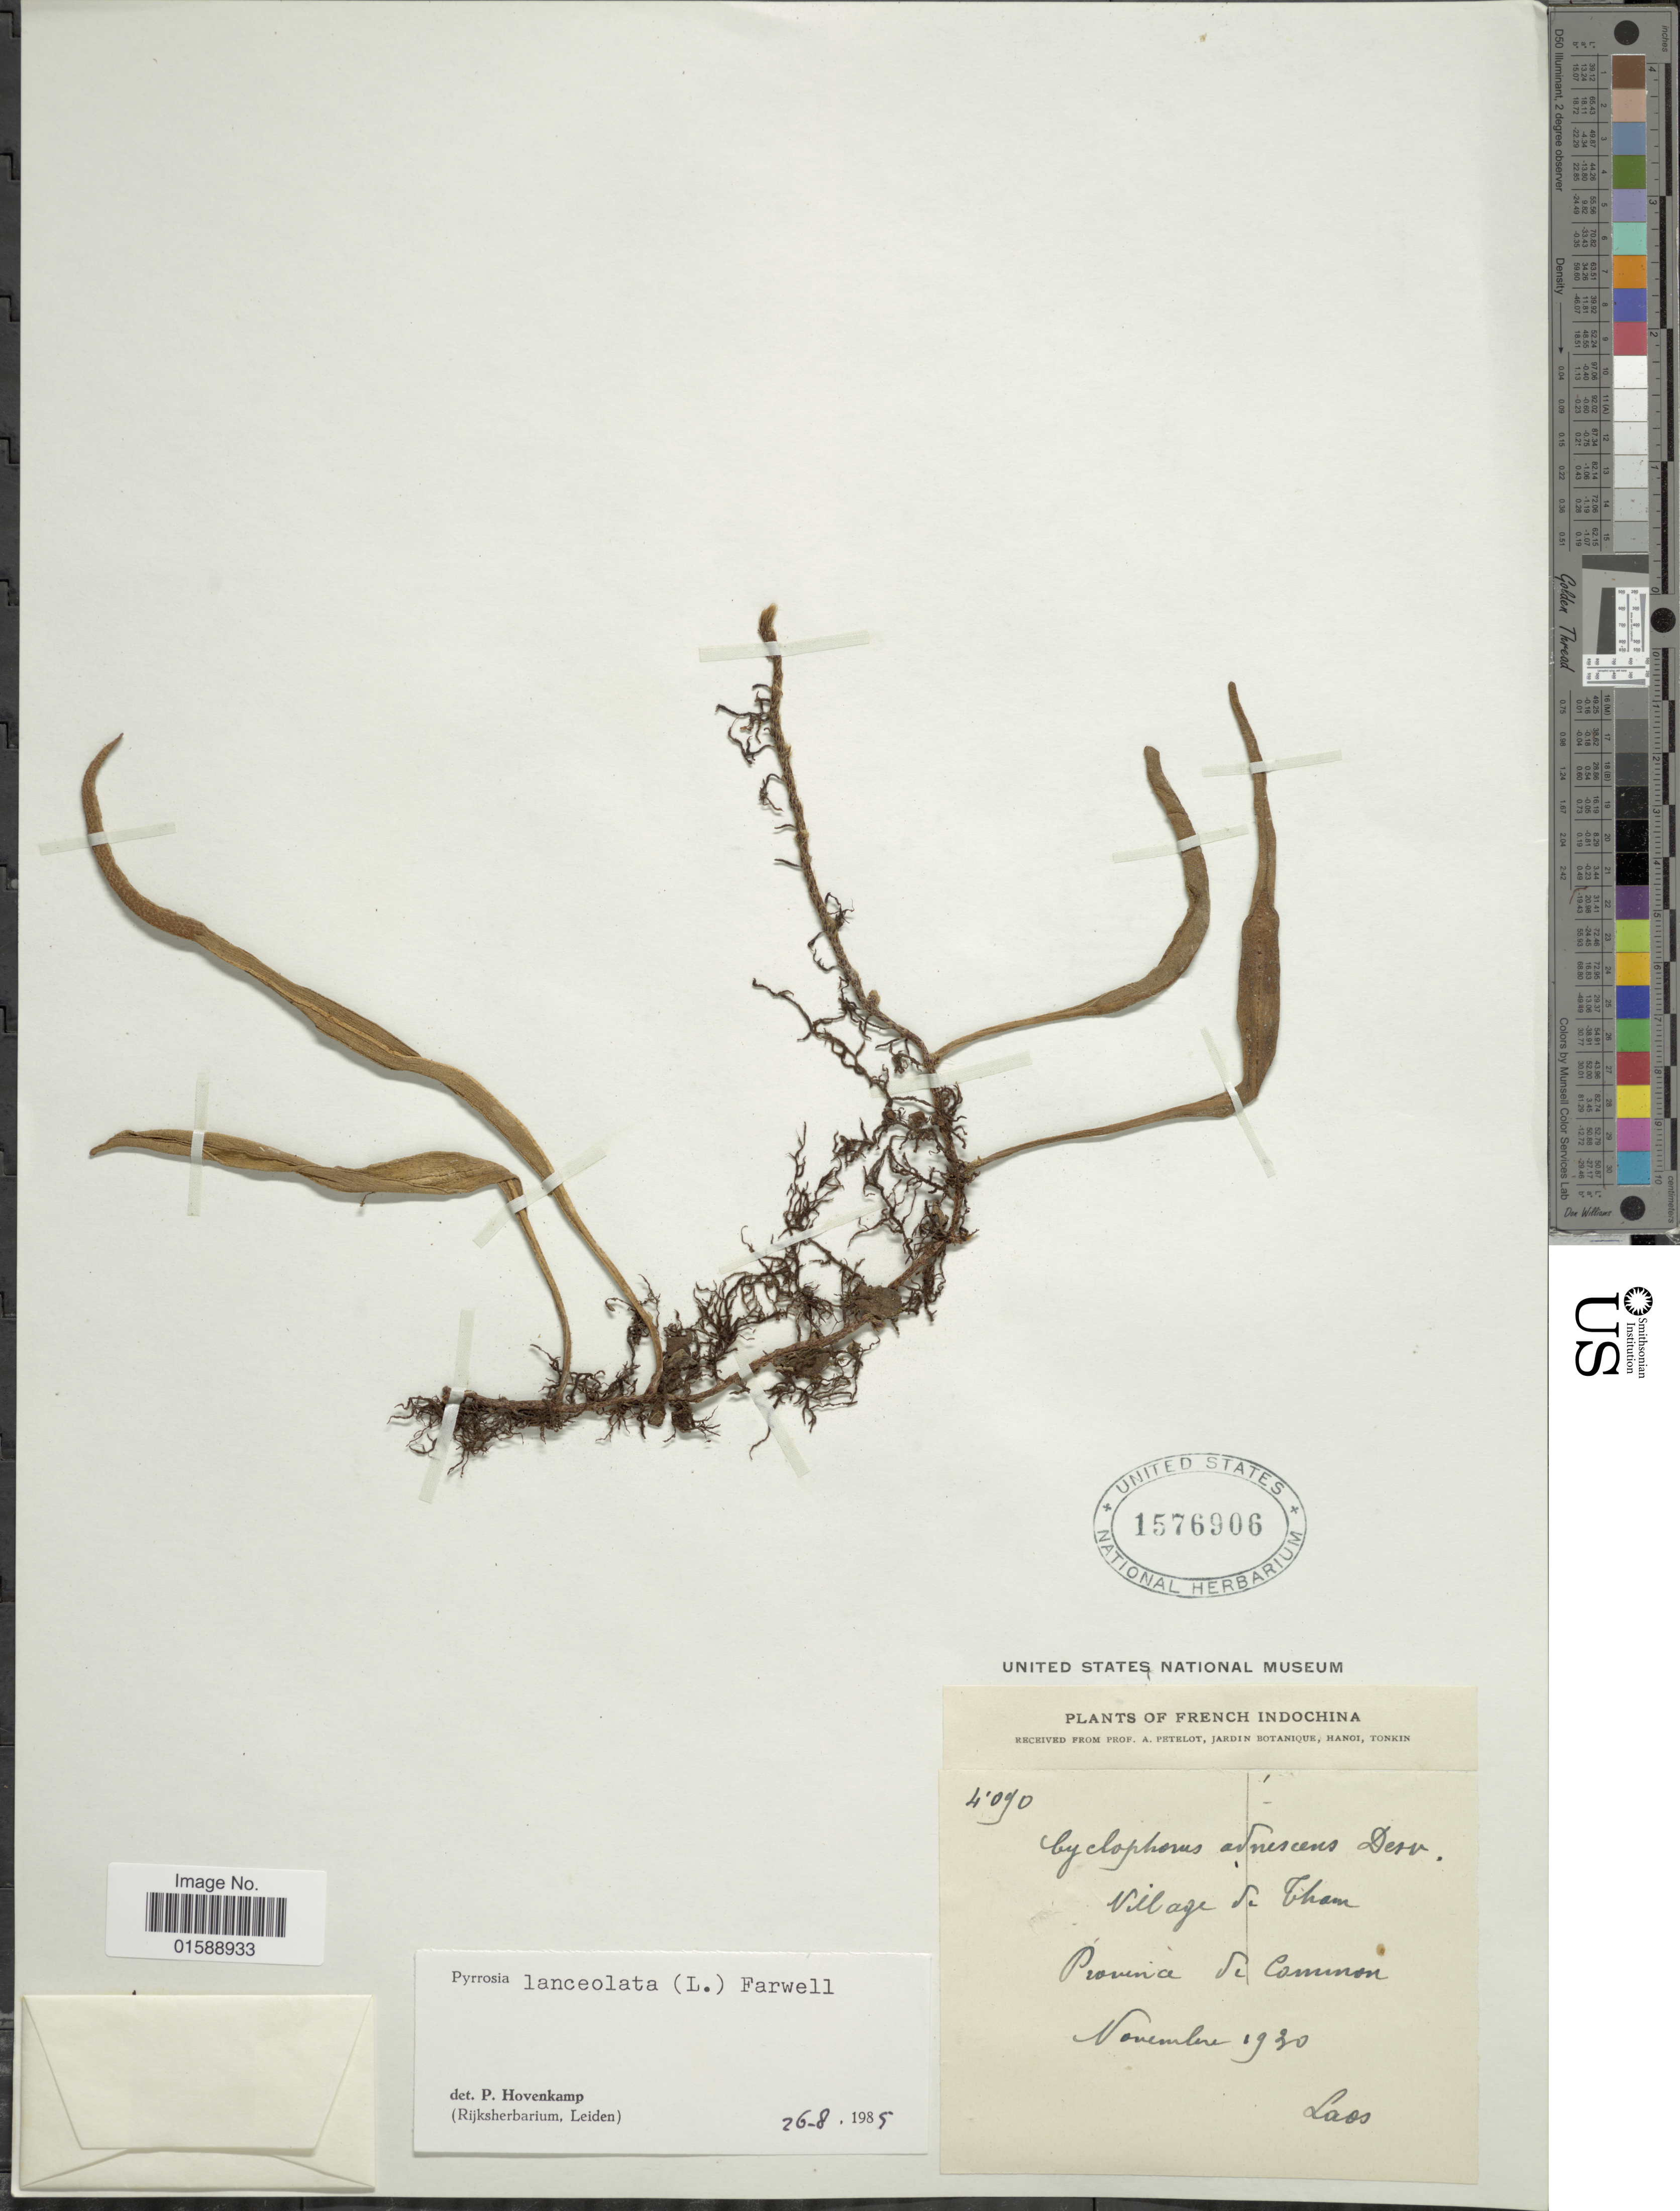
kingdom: Plantae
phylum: Tracheophyta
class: Polypodiopsida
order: Polypodiales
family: Polypodiaceae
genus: Pyrrosia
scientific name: Pyrrosia lanceolata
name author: (L.) Farw.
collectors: A. Petelot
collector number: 4'090?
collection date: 1930-11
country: Laos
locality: French Indochina. Village de Cham. Province de Comunon [interpreted]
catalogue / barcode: US 1576906